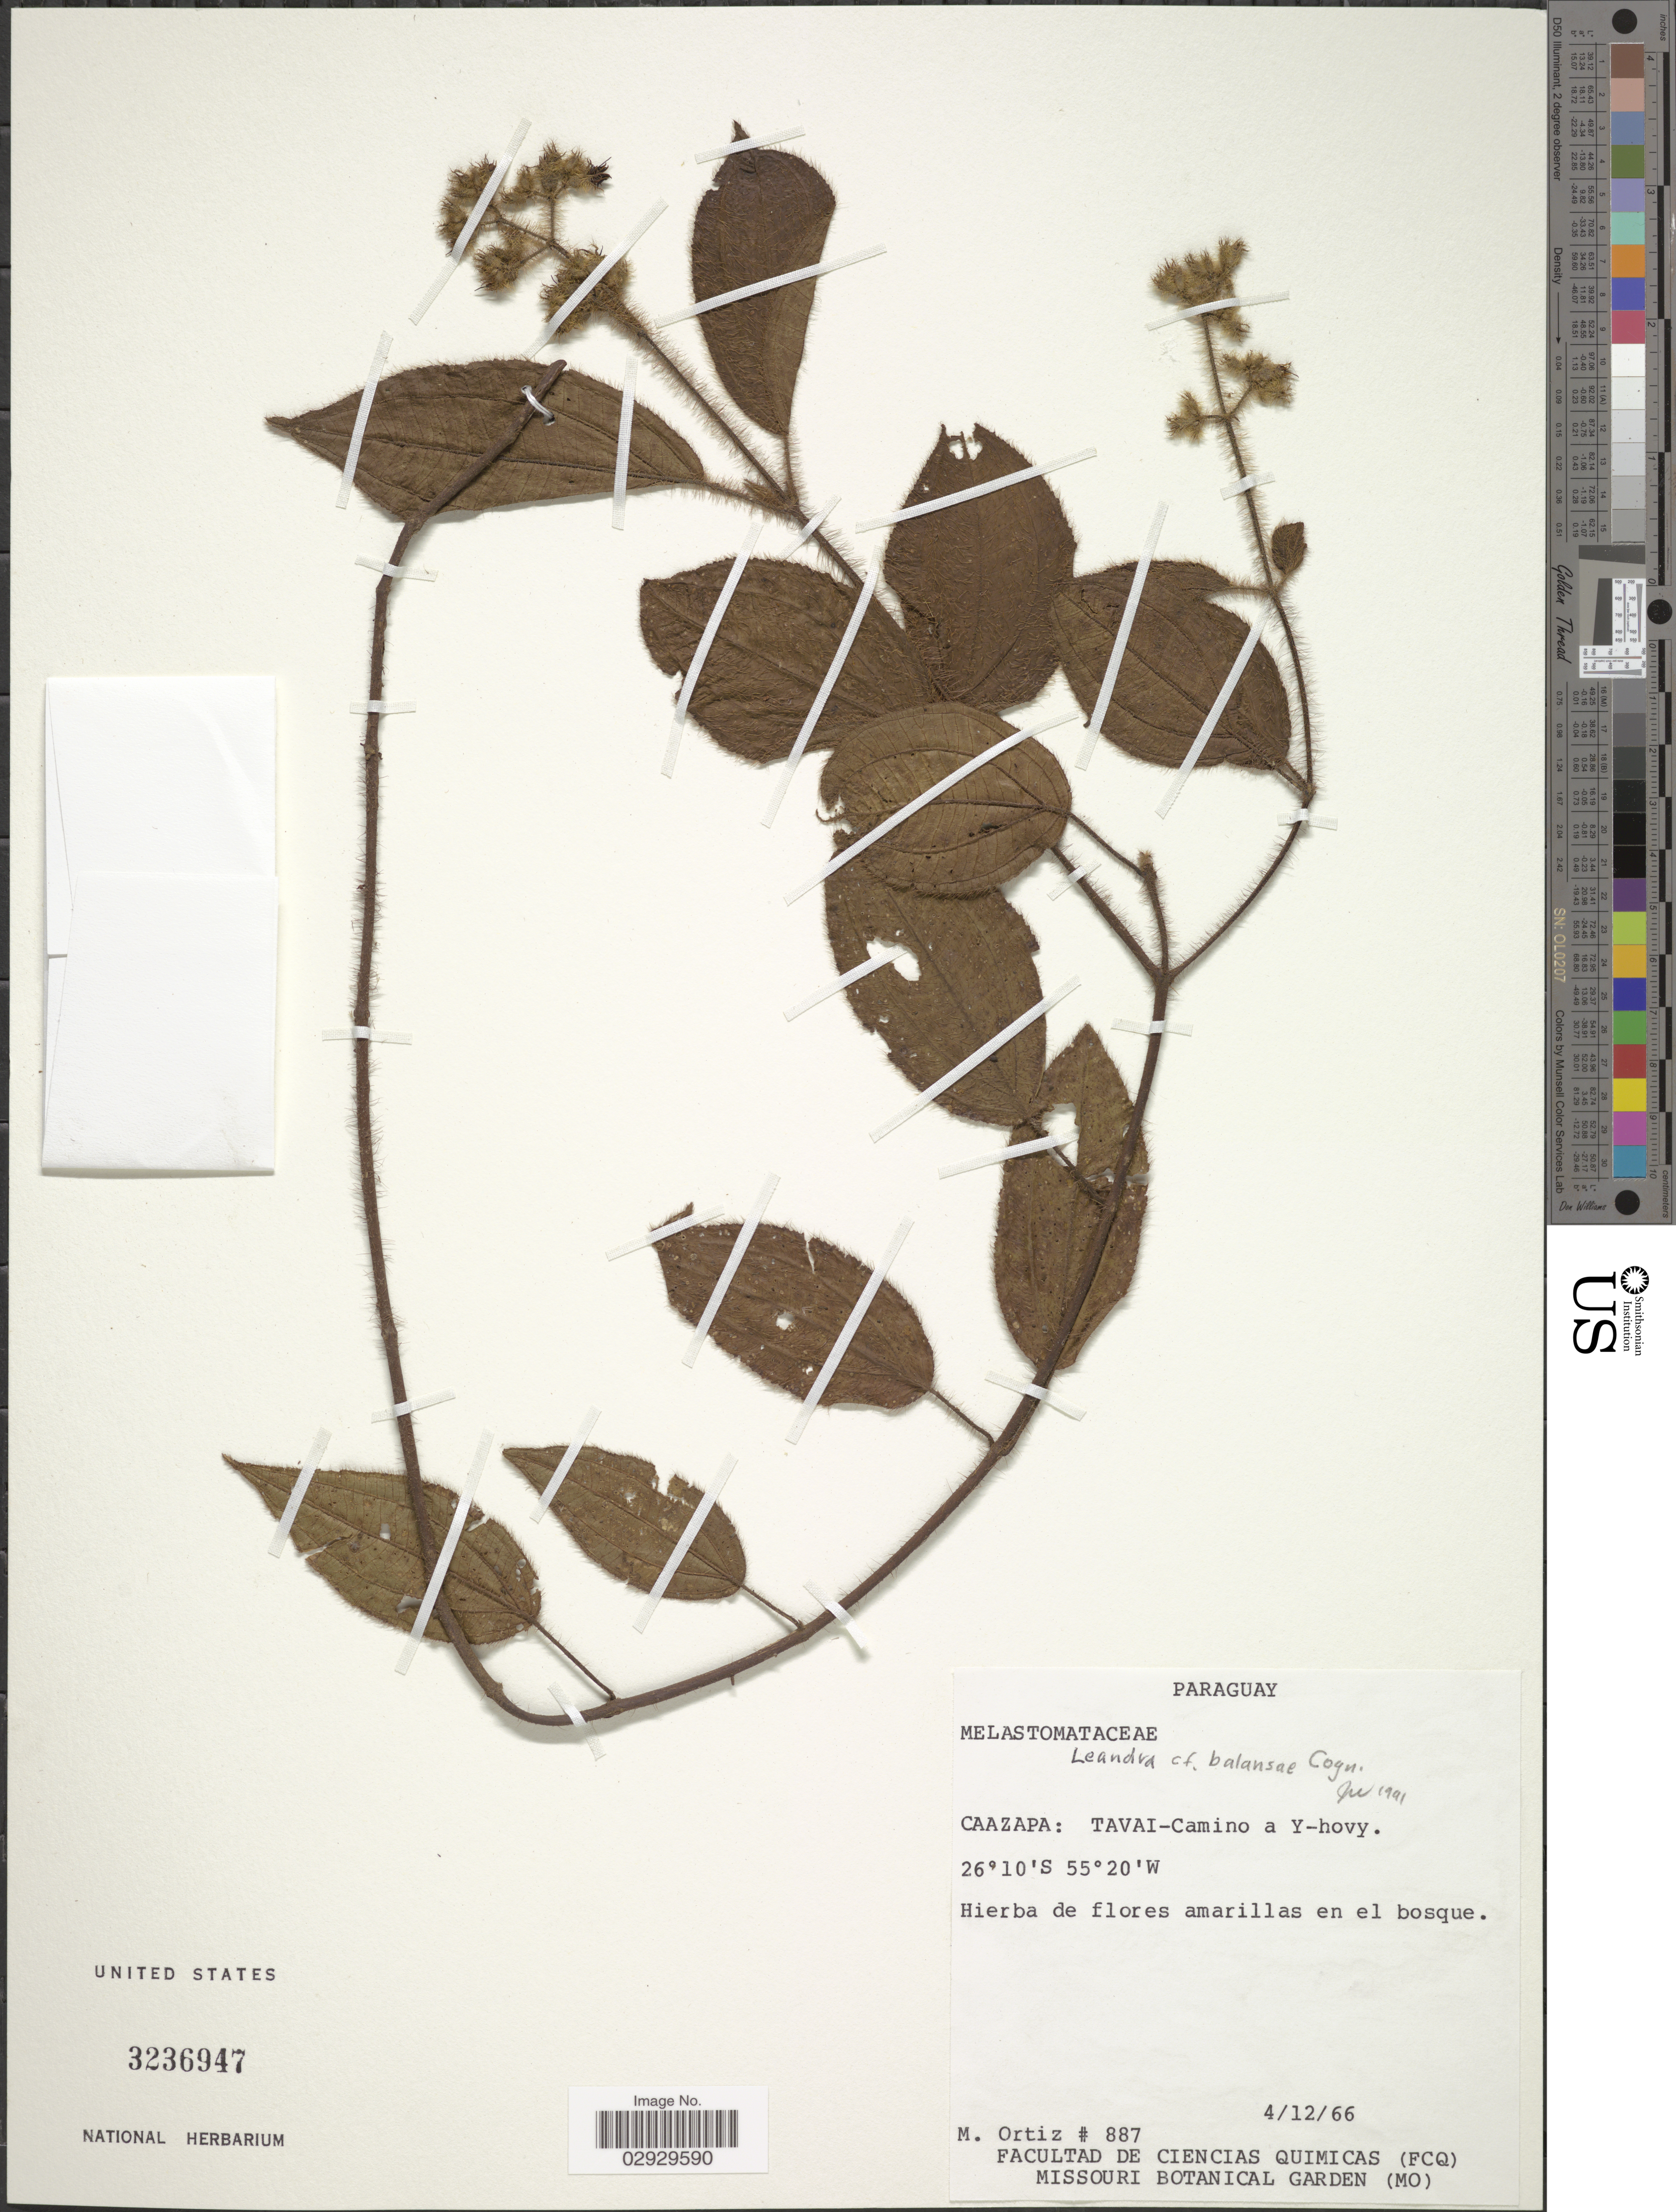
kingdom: Plantae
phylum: Tracheophyta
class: Magnoliopsida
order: Myrtales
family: Melastomataceae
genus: Leandra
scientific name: Leandra balansae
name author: Cogn.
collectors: M. Ortiz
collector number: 887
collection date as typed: Transcribed d/m/y: 4/12/66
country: Paraguay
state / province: Caazapa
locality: Tavai-Camino a Y-hovy.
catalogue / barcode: US 3236947